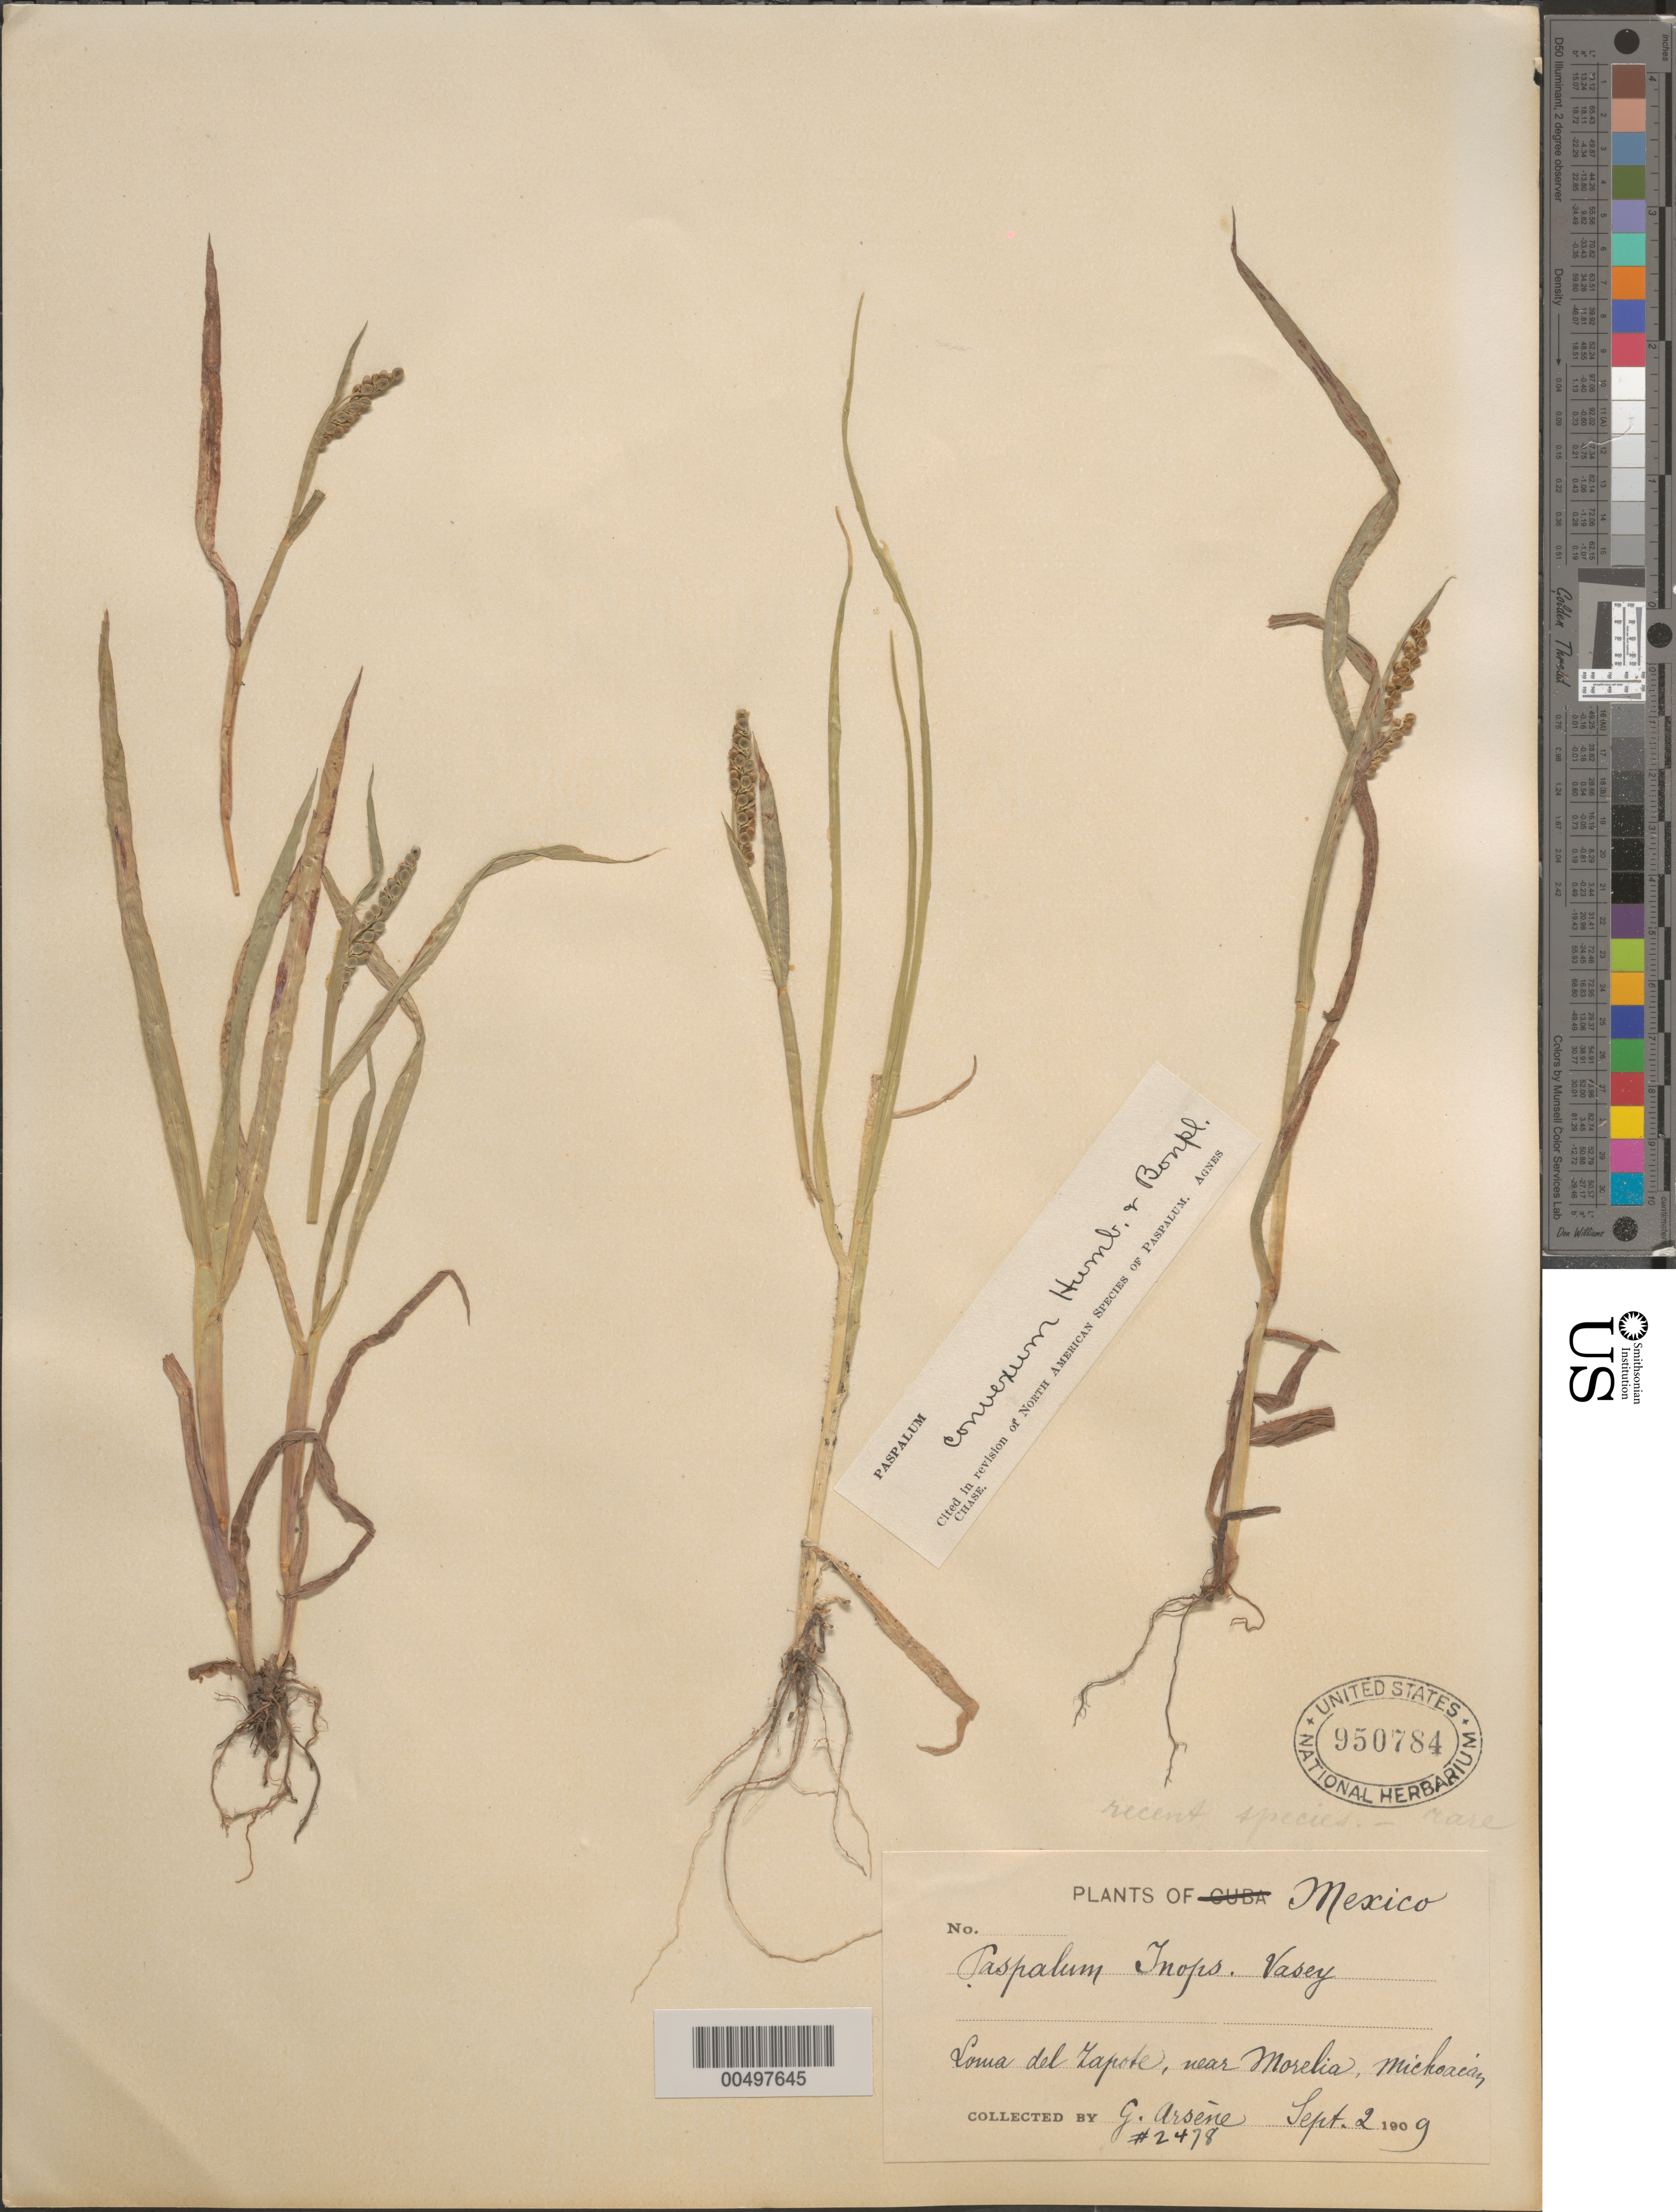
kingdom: Plantae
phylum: Tracheophyta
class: Liliopsida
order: Poales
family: Poaceae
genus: Paspalum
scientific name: Paspalum convexum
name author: Humb. & Bonpl. ex Flüggé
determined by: Chase, [M.] Agnes, (US)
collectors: Bro. G. Arsène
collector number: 2478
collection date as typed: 2 Sep 1909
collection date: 1909-09-02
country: Mexico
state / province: Michoacán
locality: Loma del Zapote, near Morelia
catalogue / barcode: US 950784